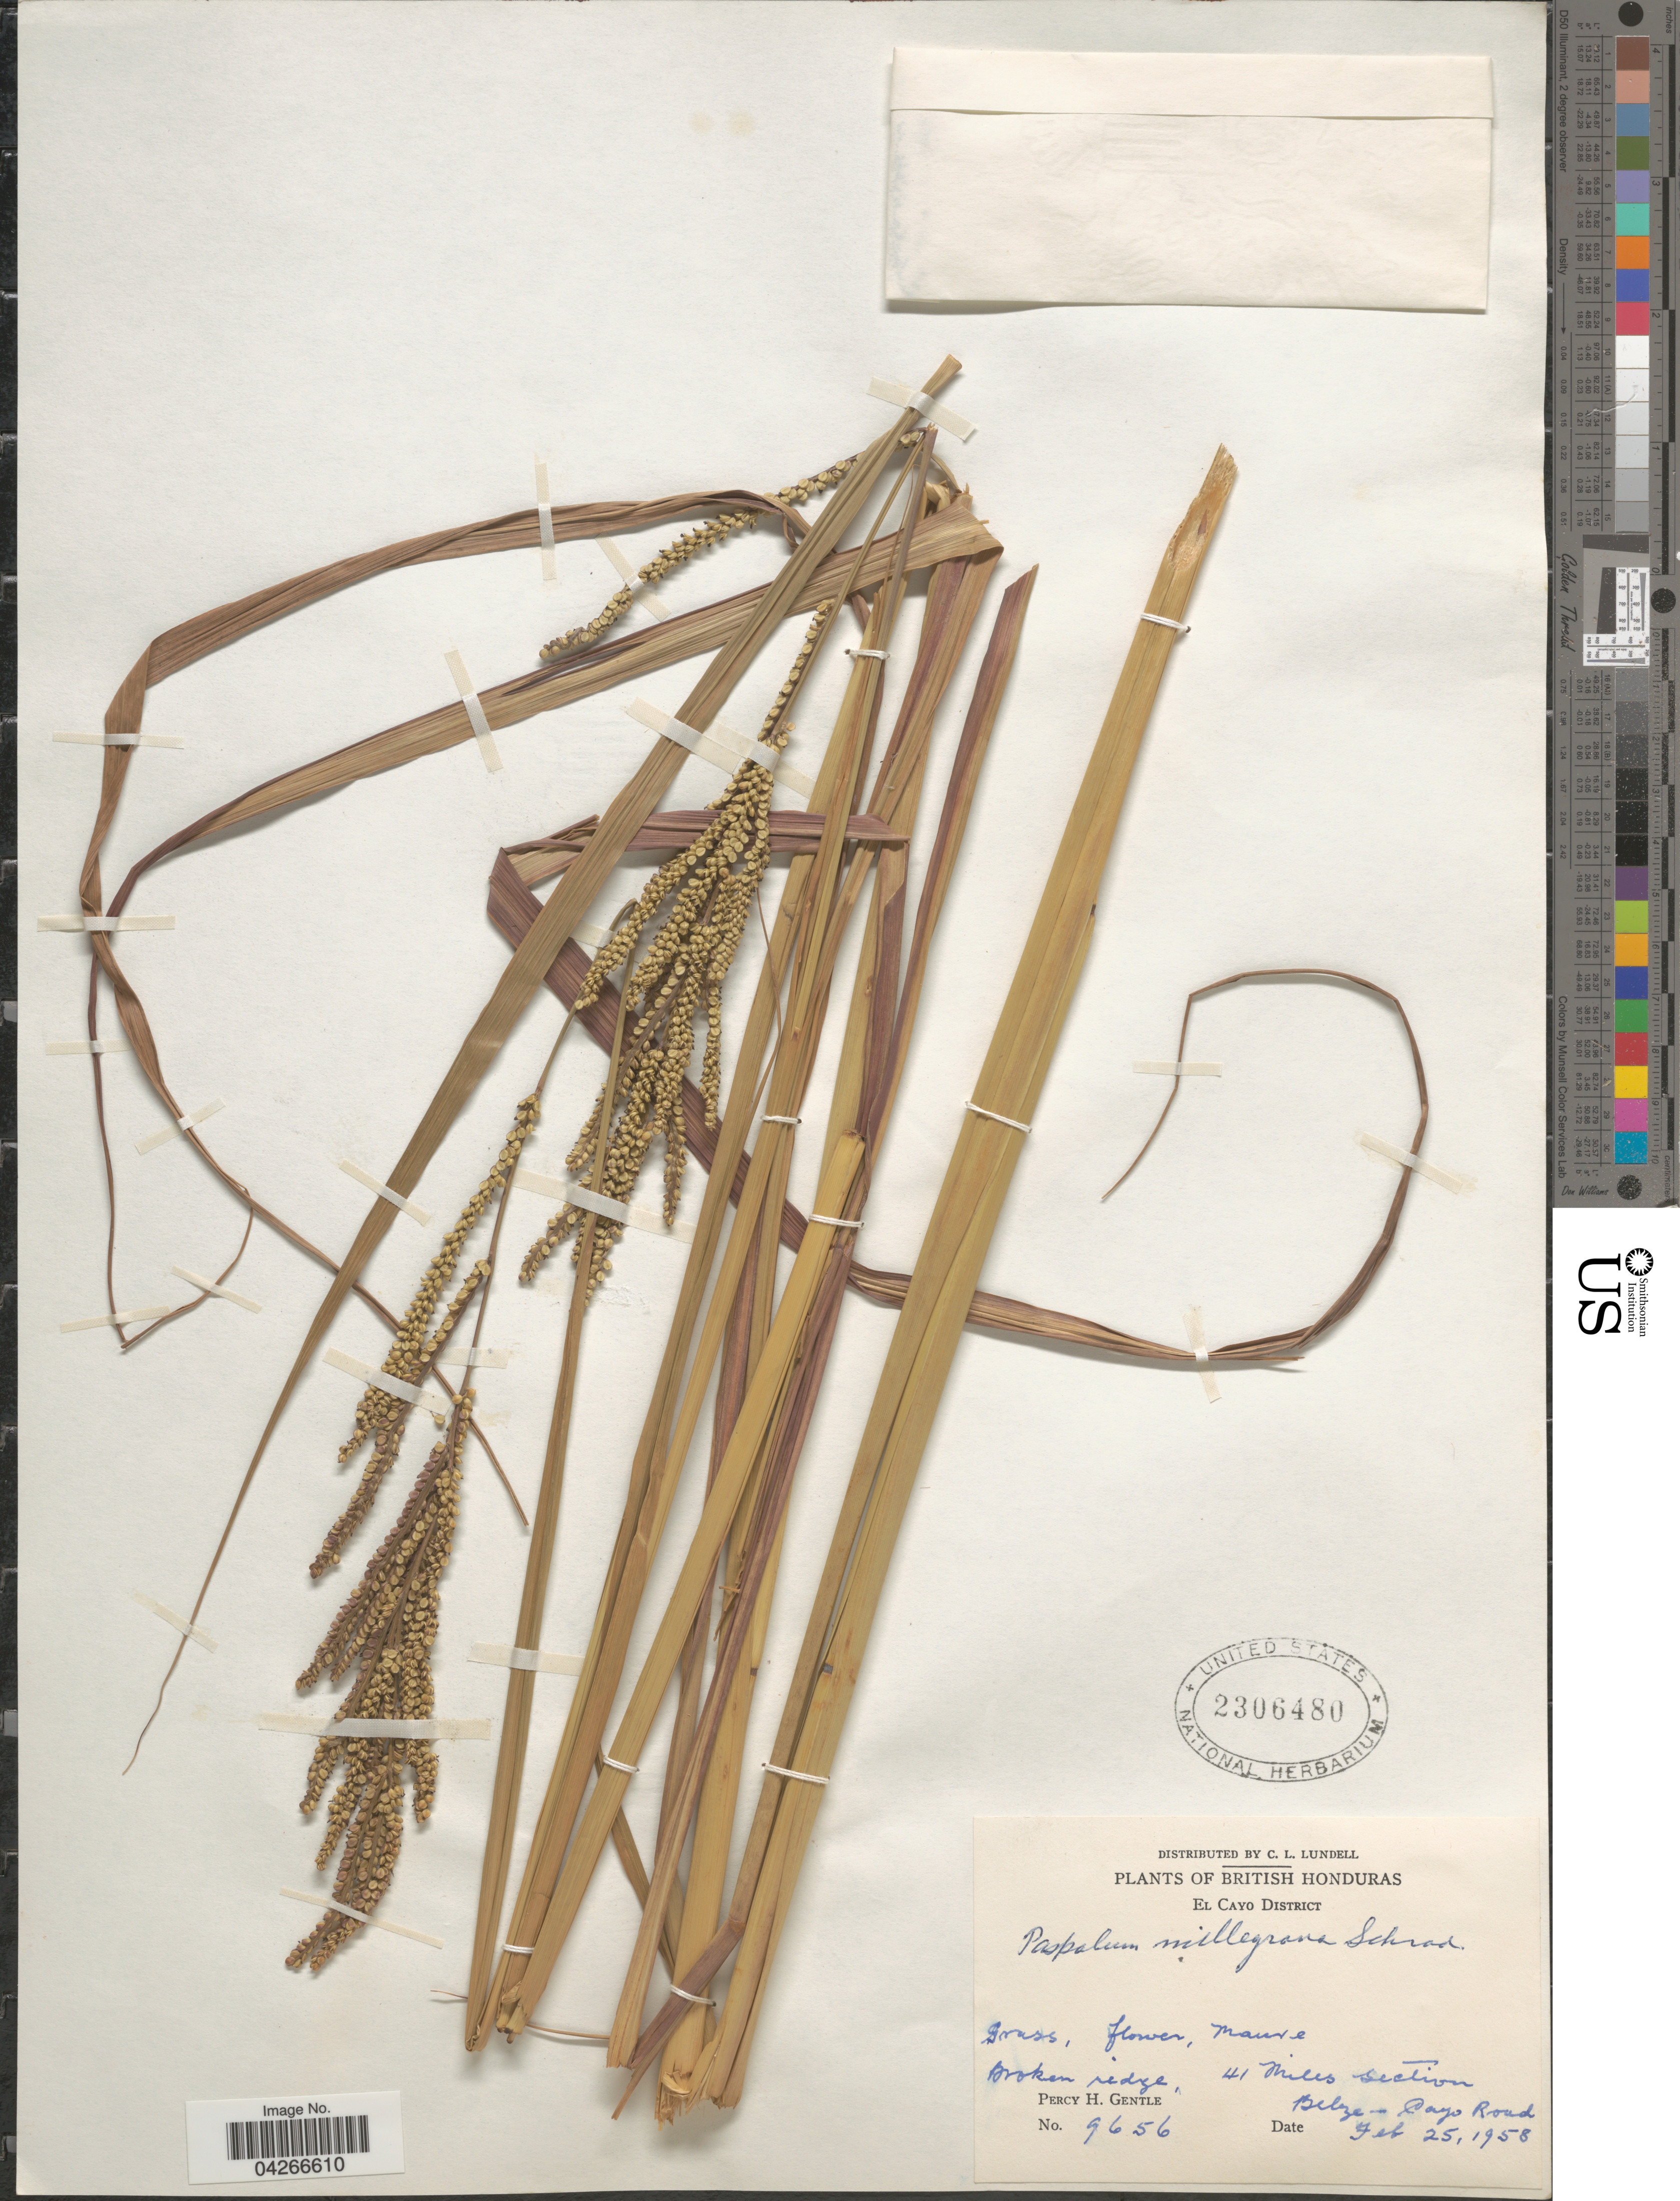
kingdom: Plantae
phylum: Tracheophyta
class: Liliopsida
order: Poales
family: Poaceae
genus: Paspalum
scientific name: Paspalum millegrana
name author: Schrad.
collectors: P. H. Gentle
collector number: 9656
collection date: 1958-02-25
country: Belize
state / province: Cayo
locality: British Honduras. El Cayo District. 41 miles section Belize-Cayo Road.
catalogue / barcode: US 2306480